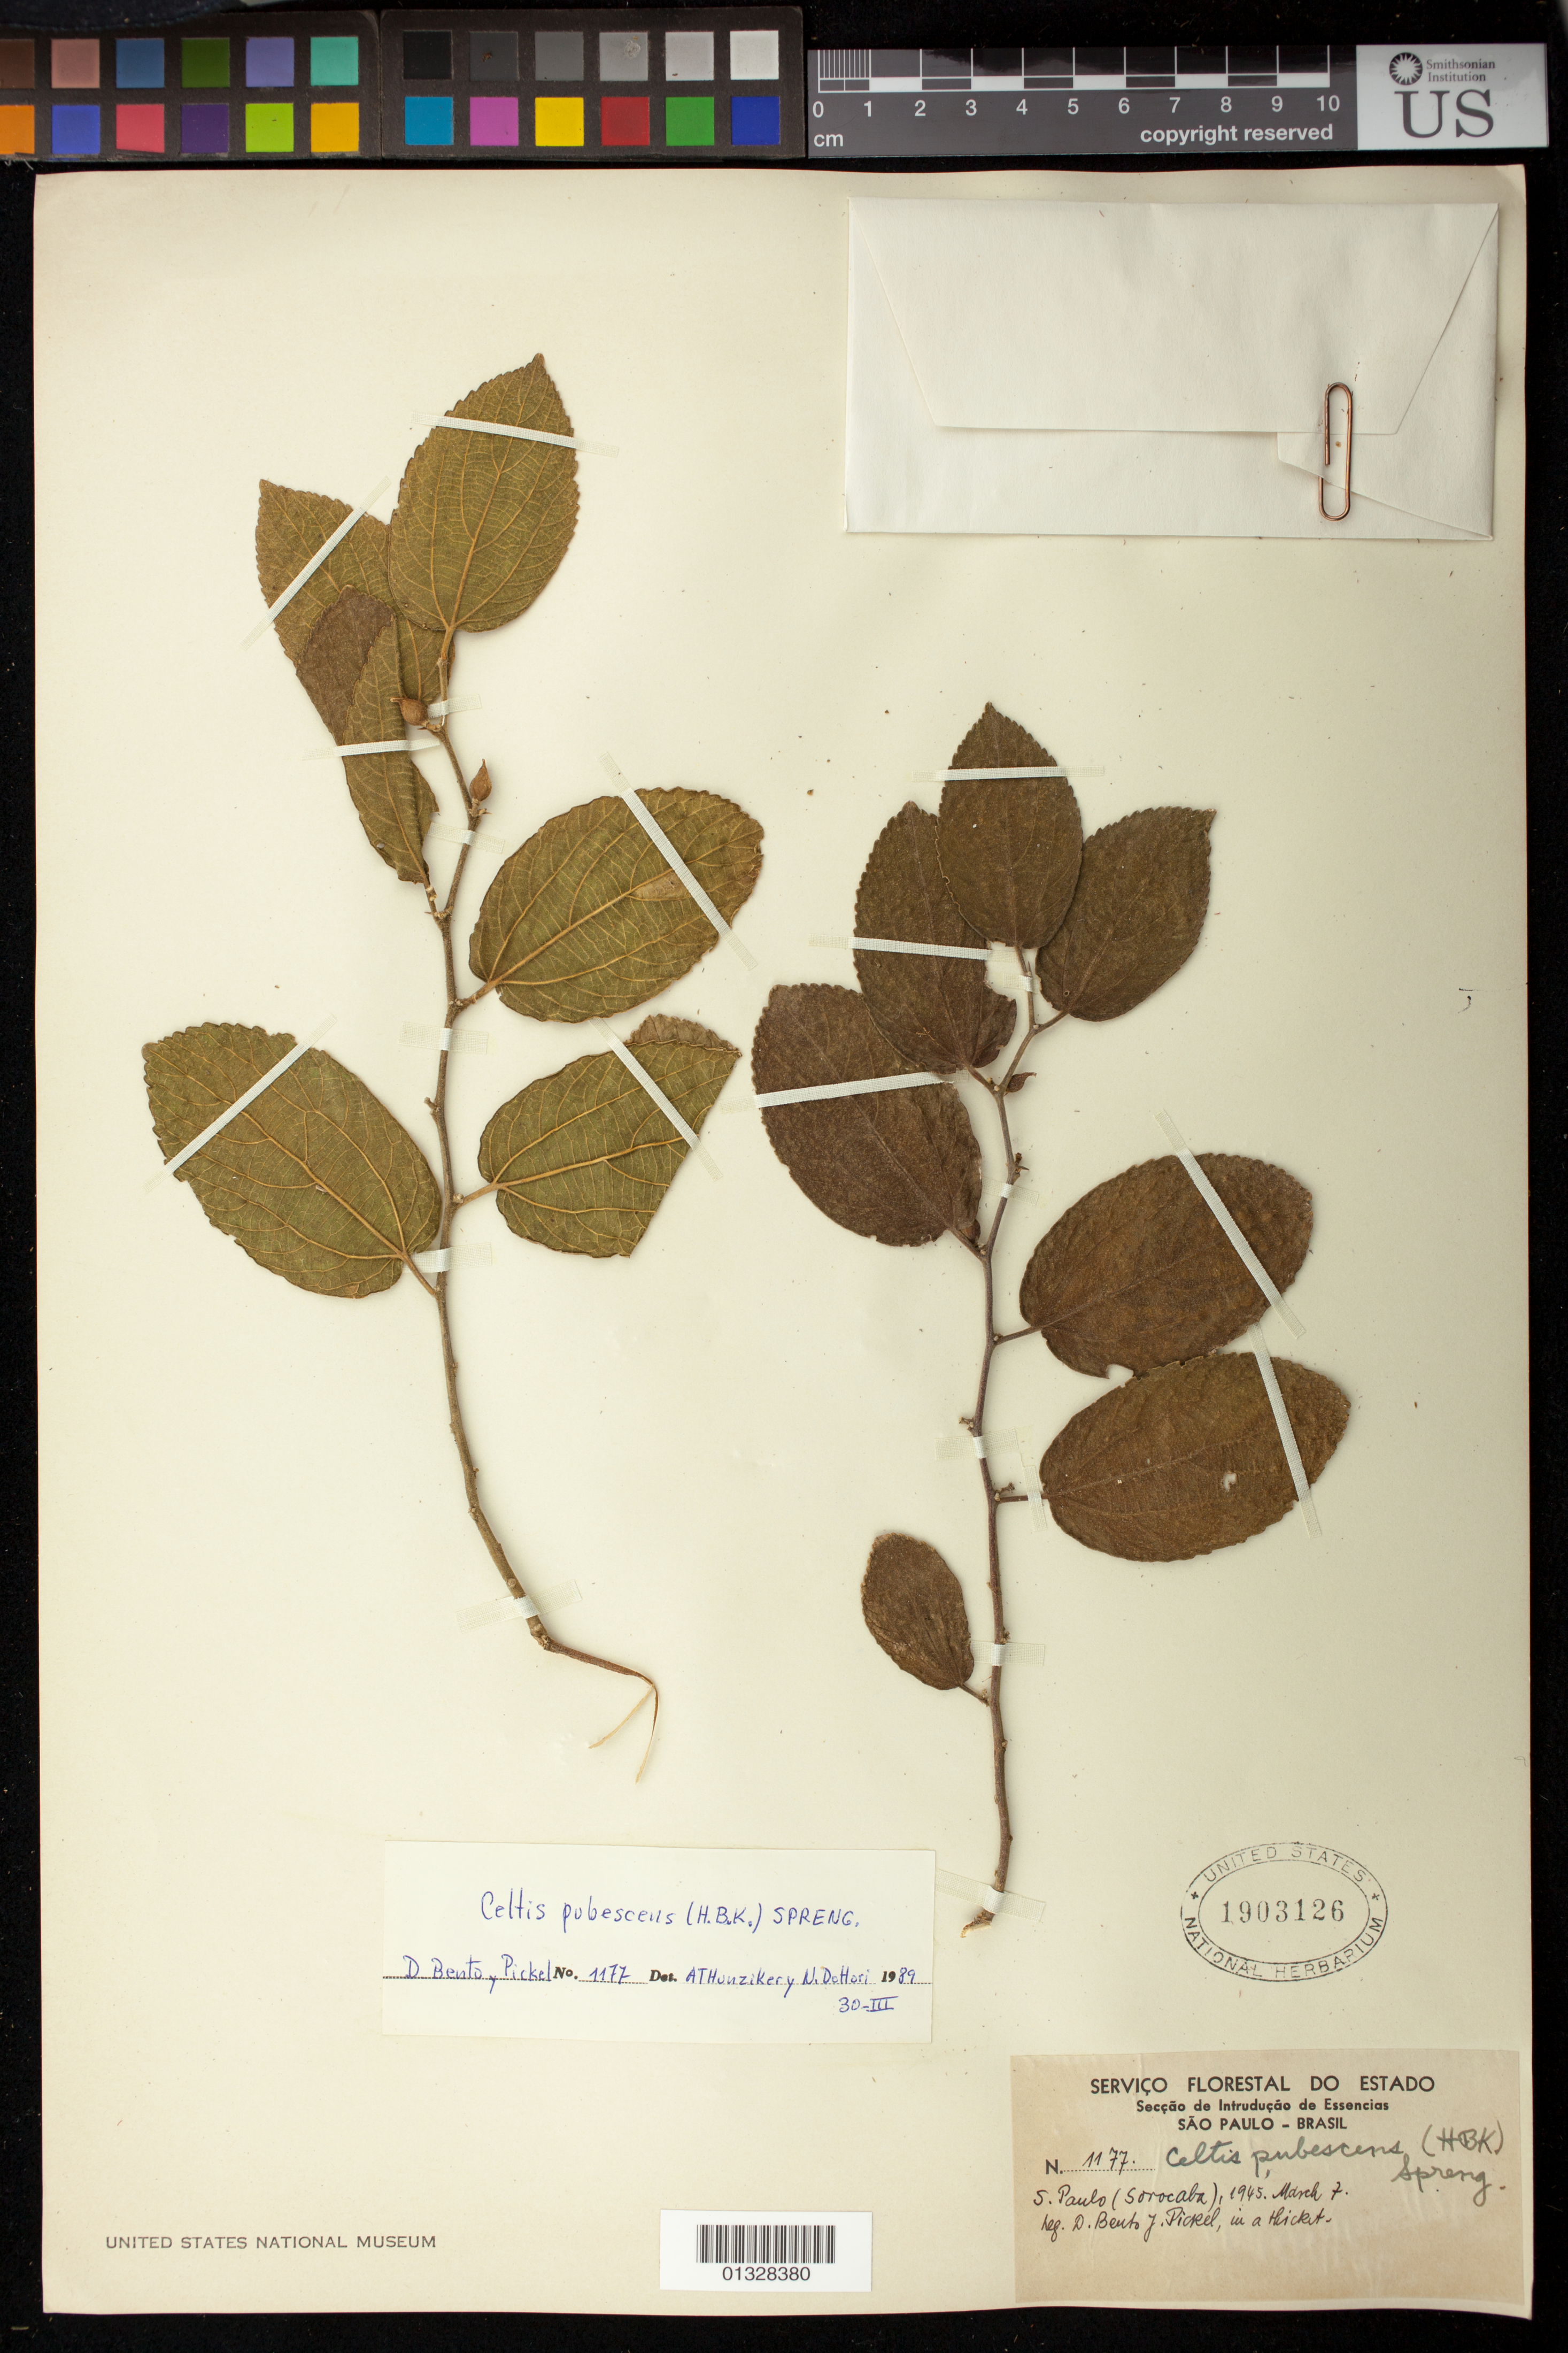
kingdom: Plantae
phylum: Tracheophyta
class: Magnoliopsida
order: Rosales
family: Cannabaceae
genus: Celtis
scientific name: Celtis pubescens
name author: (Kunth) Spreng.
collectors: B. J. Pickel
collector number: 1177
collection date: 1945-03-07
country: Brazil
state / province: São Paulo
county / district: Sorocaba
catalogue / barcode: US 1903126